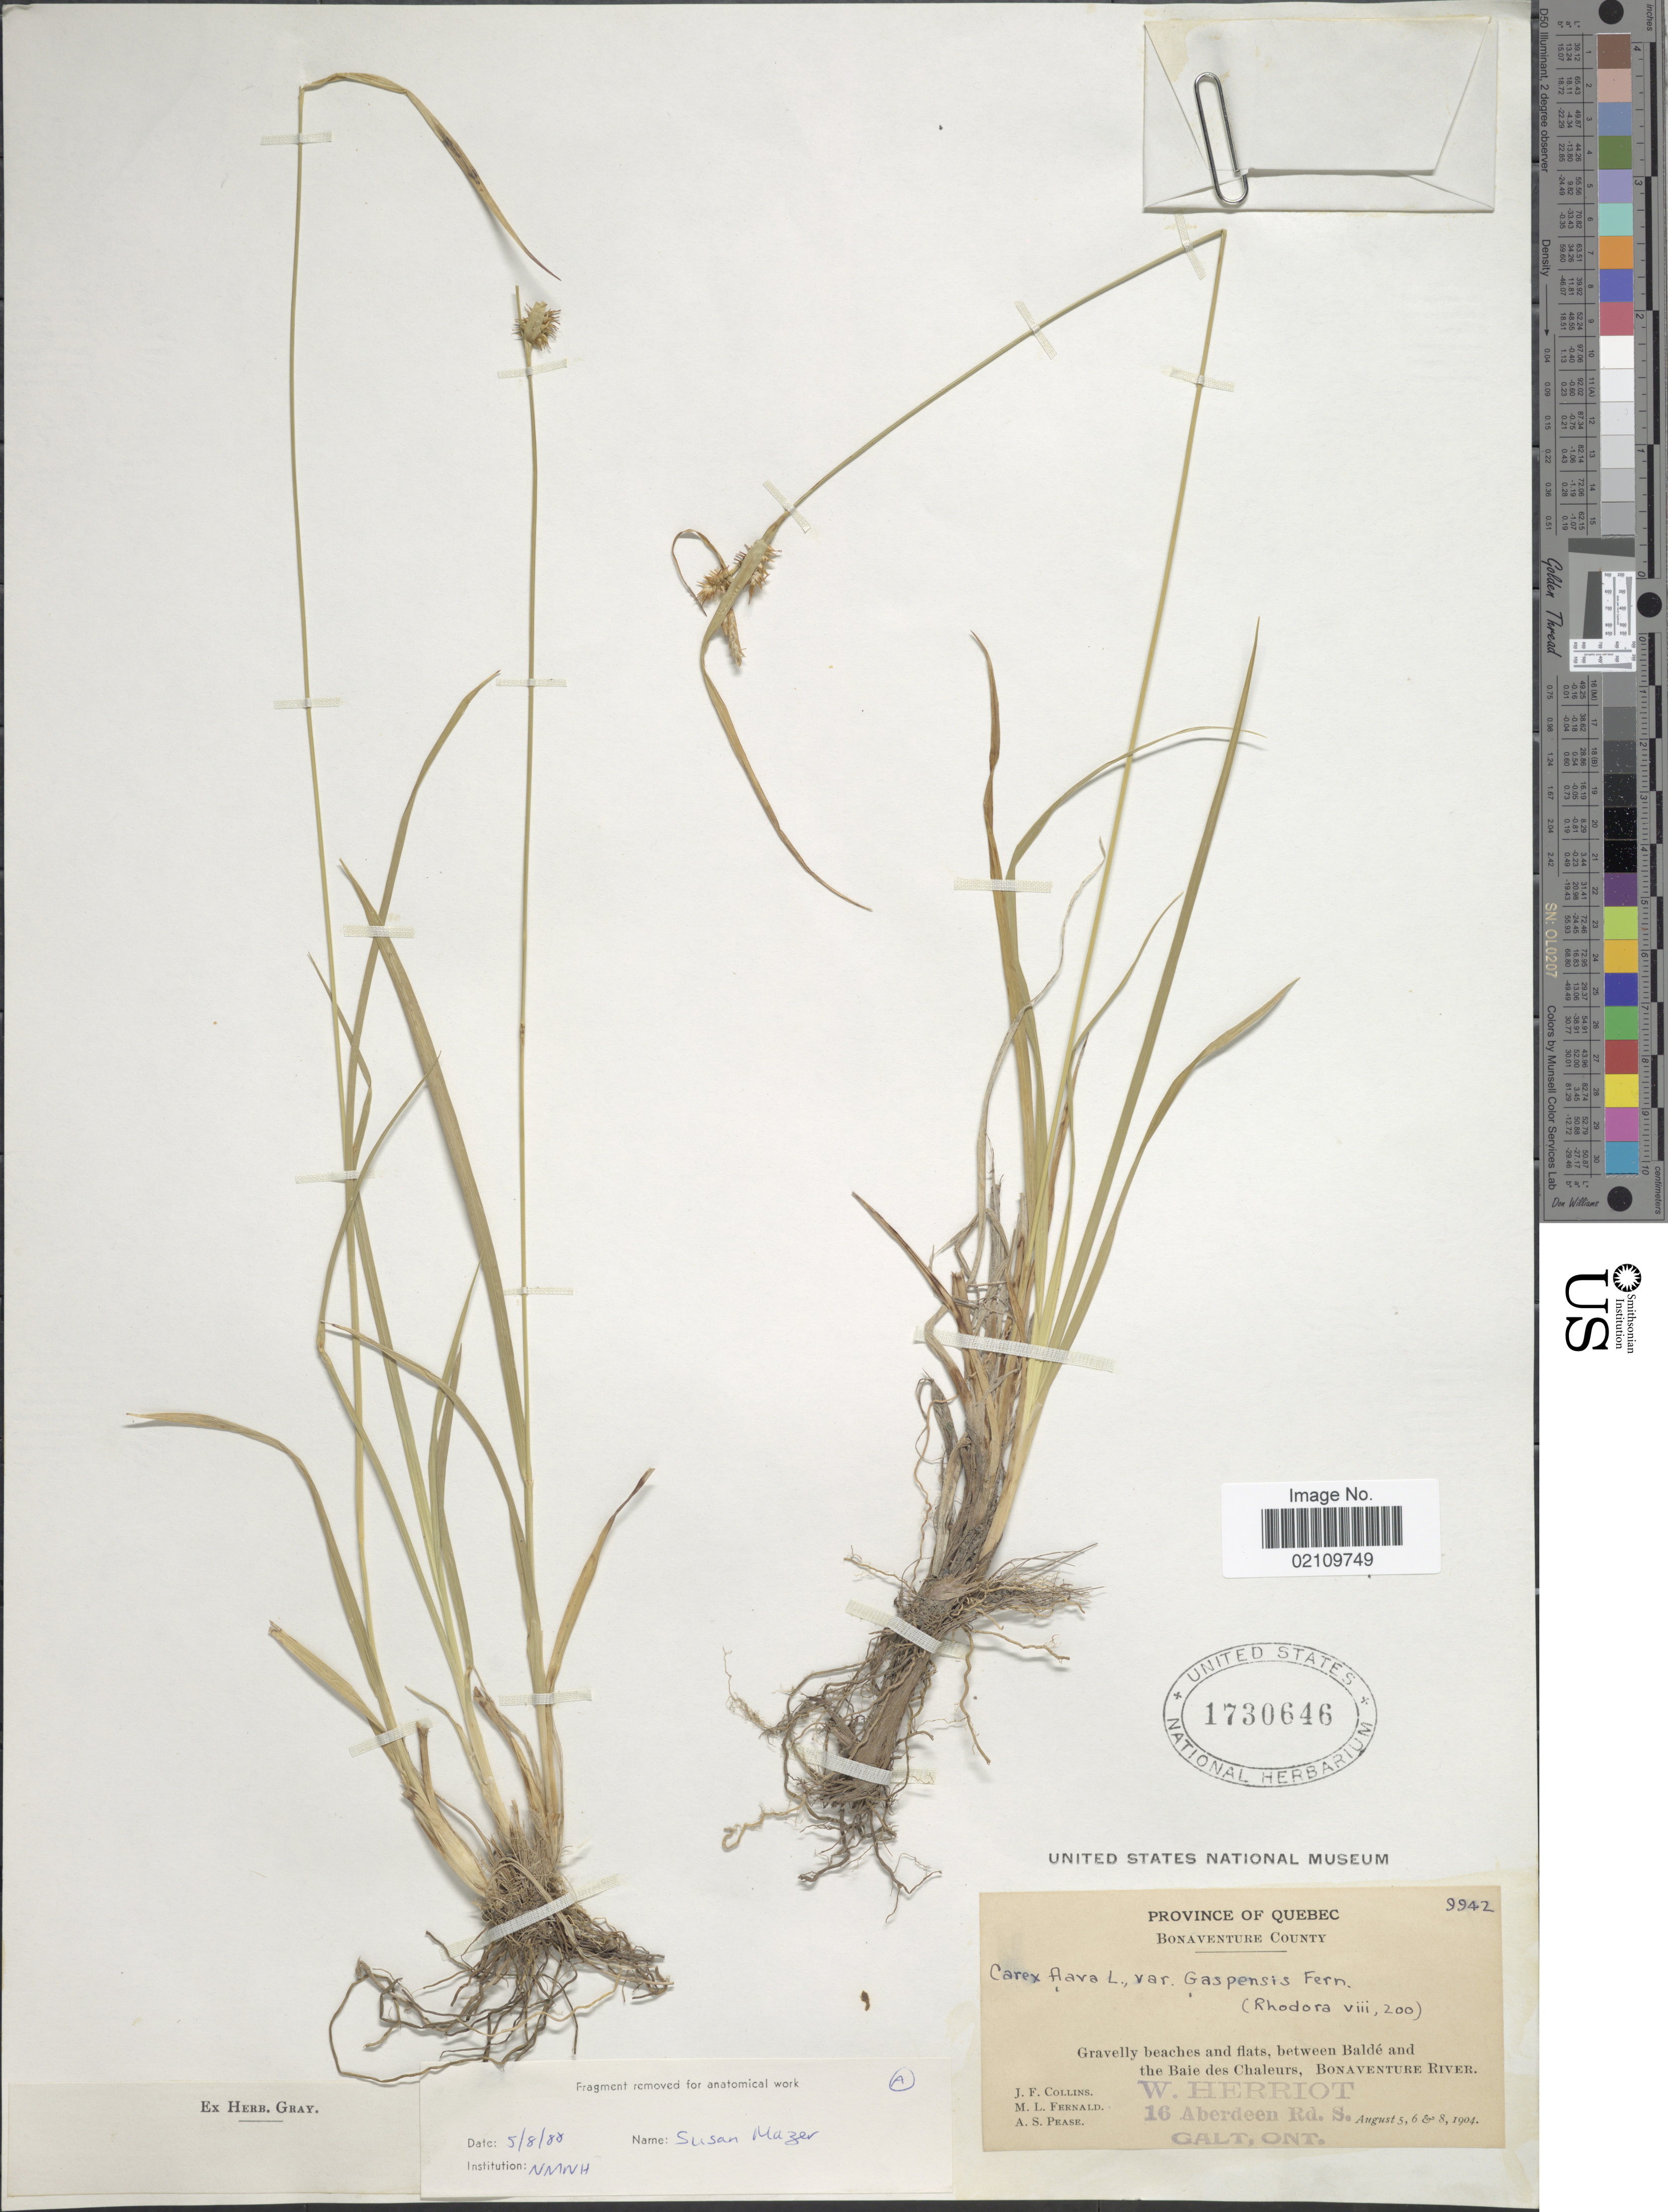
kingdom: Plantae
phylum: Tracheophyta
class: Liliopsida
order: Poales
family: Cyperaceae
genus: Carex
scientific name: Carex flava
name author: L.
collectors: J. Collins, M. L. Fernald & A. S. Pease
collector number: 9942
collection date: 1904-08-05/1904-08-08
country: Canada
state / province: Quebec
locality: Bonaventure County. between Baldé and the Baie des Chaleurs, Bonaventure River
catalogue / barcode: US 1730646